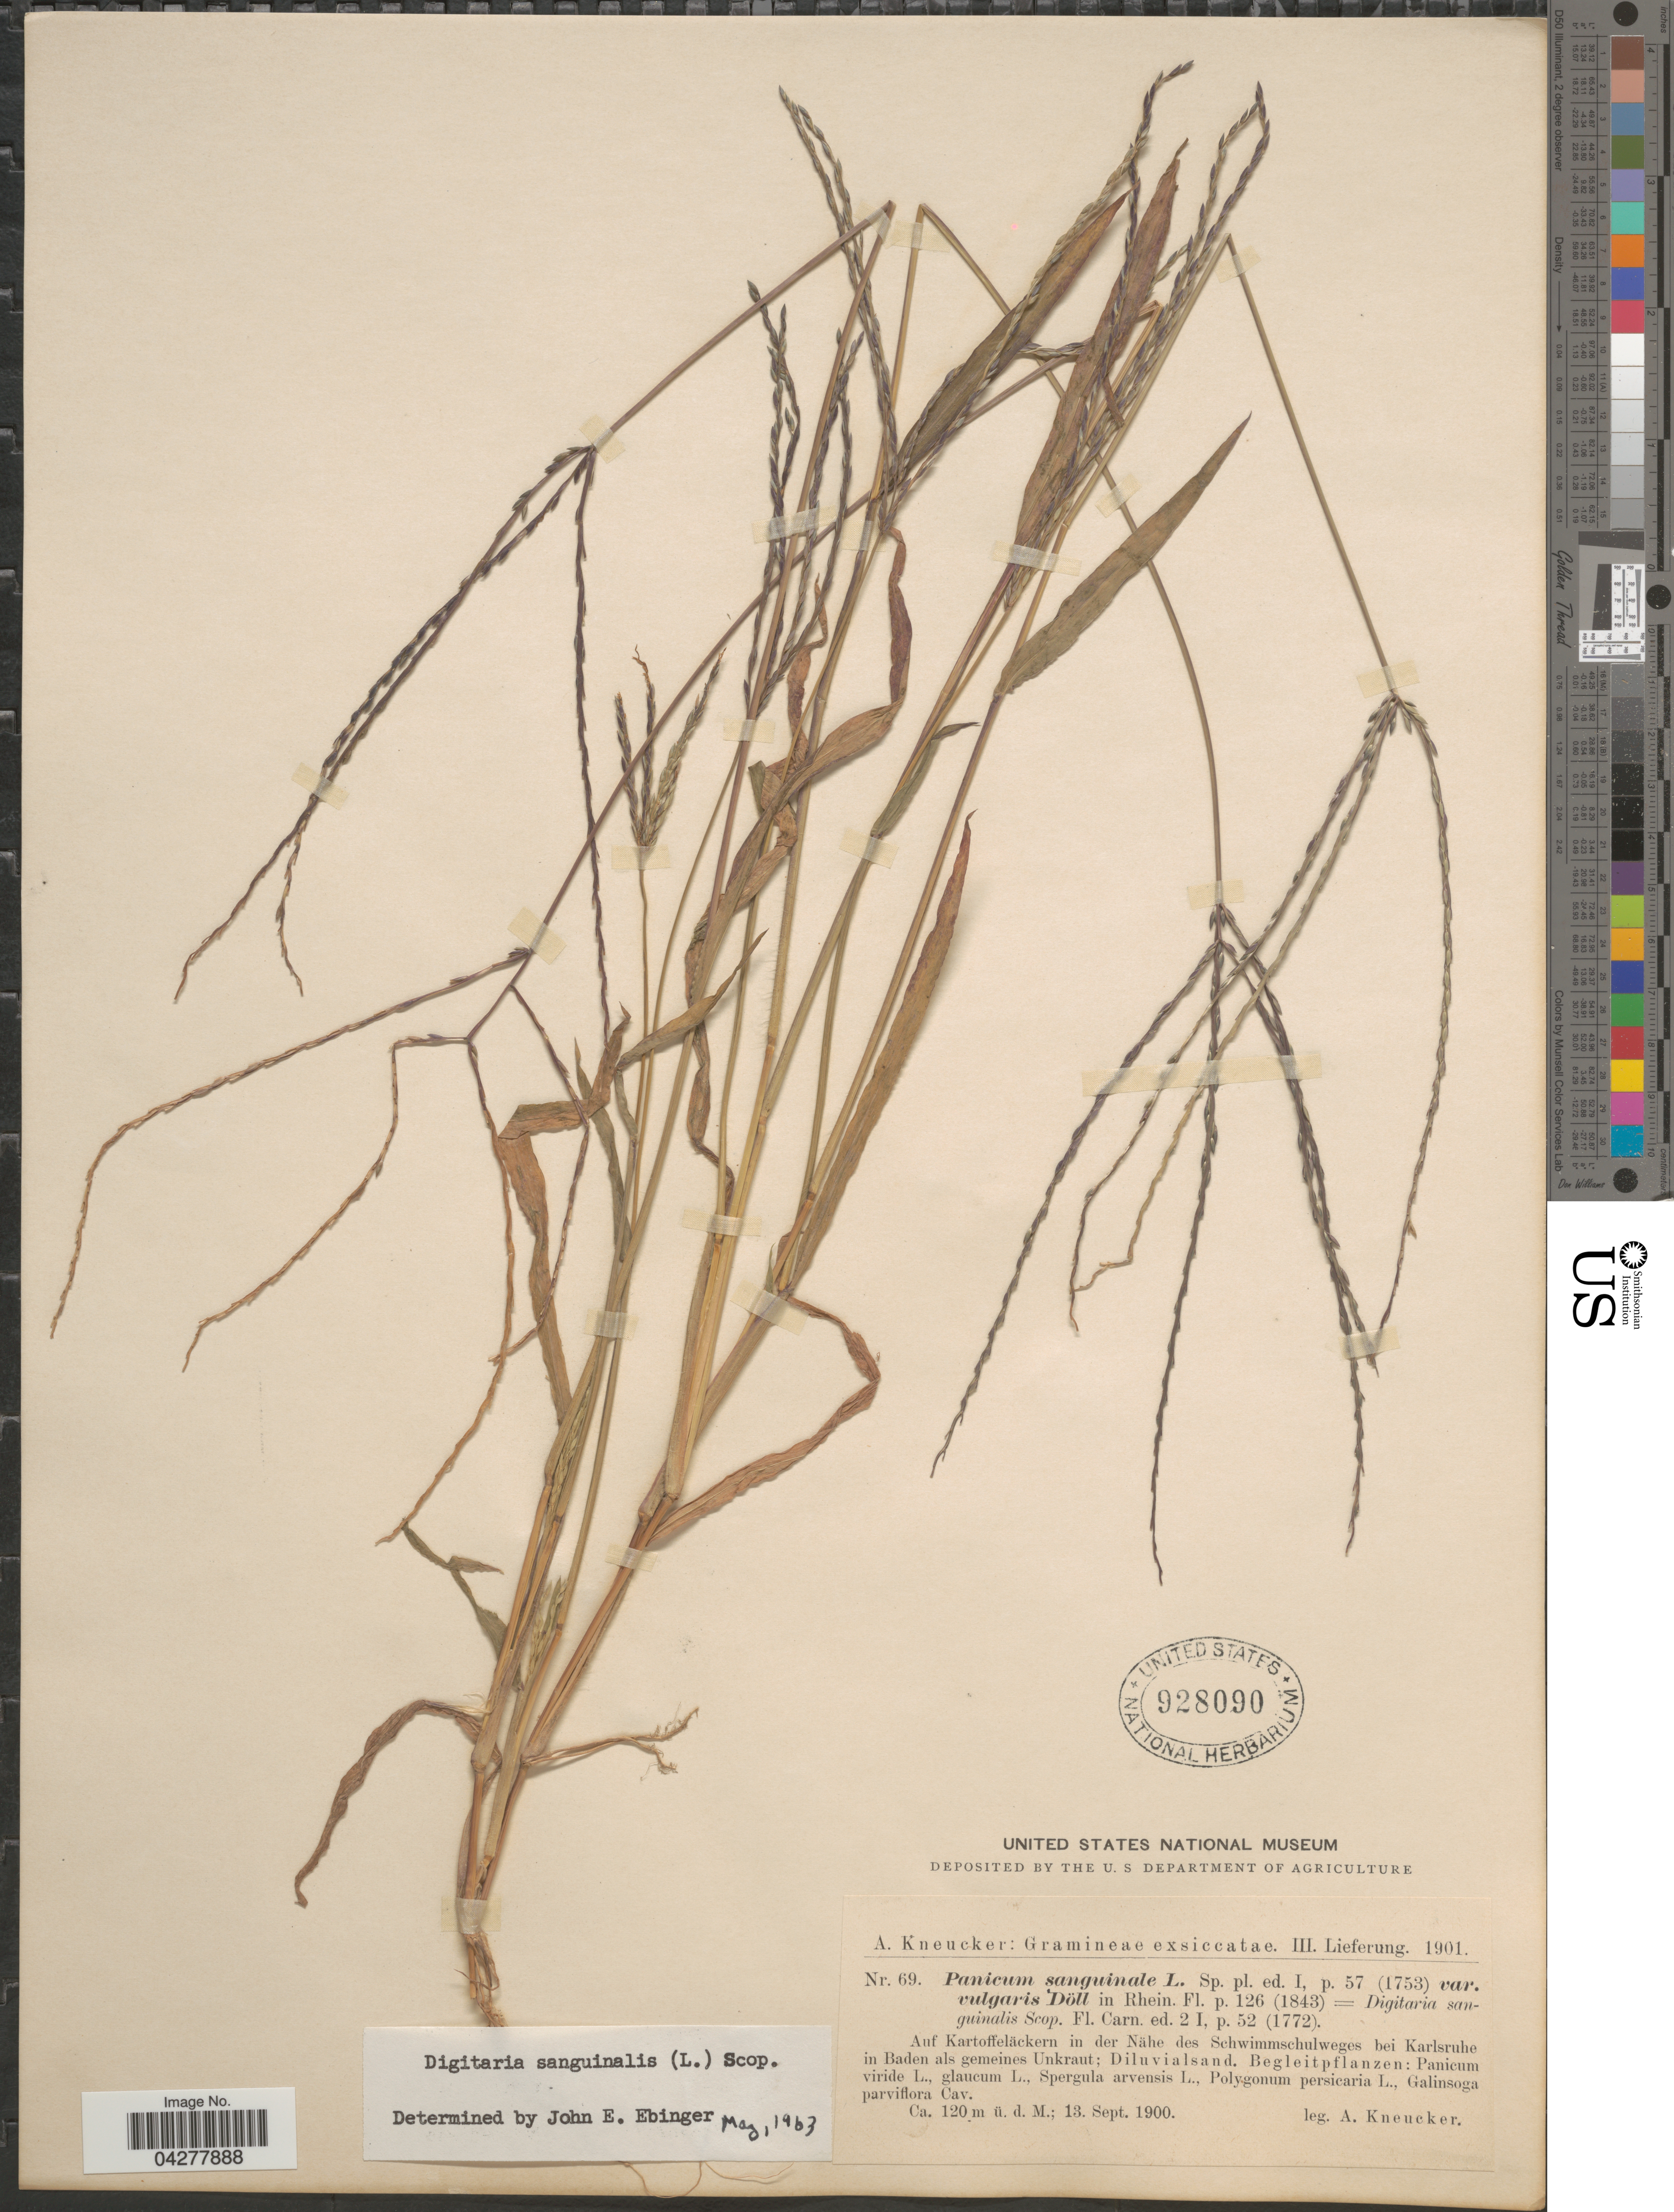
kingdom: Plantae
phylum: Tracheophyta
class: Liliopsida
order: Poales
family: Poaceae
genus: Digitaria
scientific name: Digitaria sanguinalis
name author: (L.) Scop.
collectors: A. Kneucker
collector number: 69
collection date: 1900-09-13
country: Germany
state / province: Baden-Württemberg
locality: Auf Kartoffeläckern in der Nähe Schwimmschulweges bei Karlsruhe in Baden als gemeines Unkraut; Diluvialsand.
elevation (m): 120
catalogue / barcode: US 928090